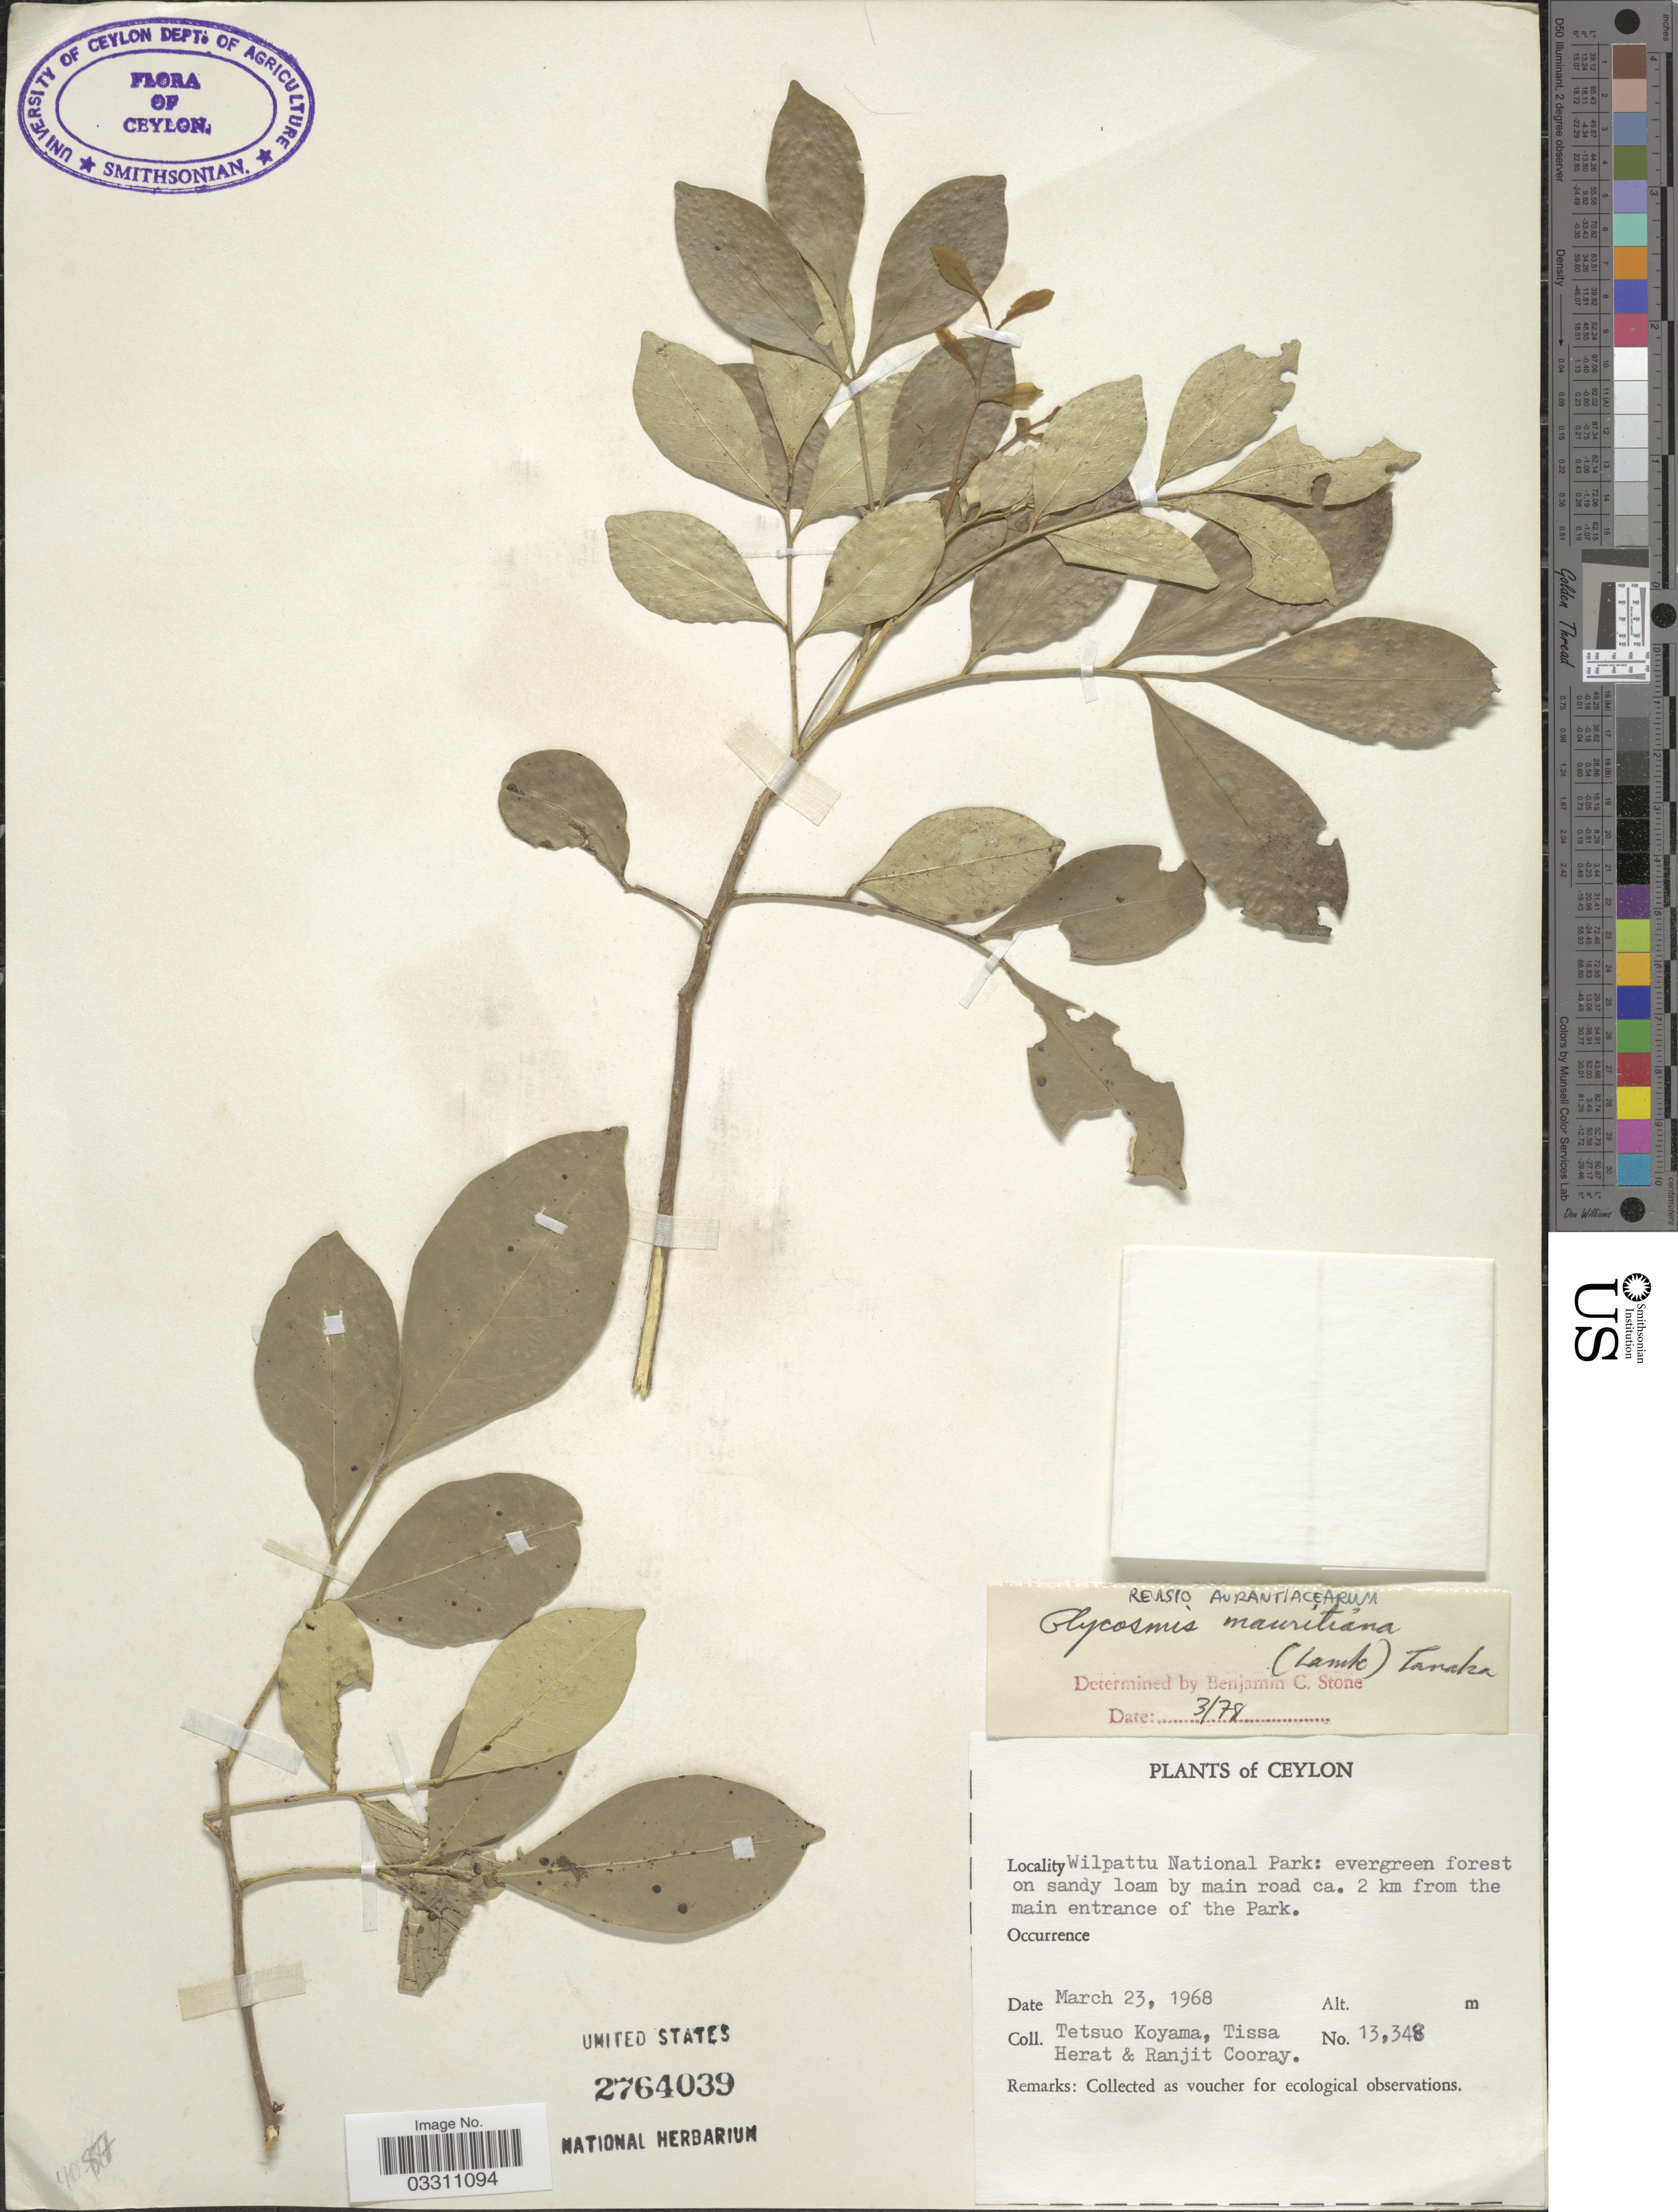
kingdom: Plantae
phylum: Tracheophyta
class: Magnoliopsida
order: Sapindales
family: Rutaceae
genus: Glycosmis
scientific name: Glycosmis mauritiana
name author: (Lamkey) Tanaka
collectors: T. Koyama, T. Herat & R. Cooray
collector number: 13348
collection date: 1968-03-23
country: Sri Lanka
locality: Ceylon, Wilpattu National Park: evergreen forest on sandy loam by main road ca. 2 km from the main entrance of the Park.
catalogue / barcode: US 2764039